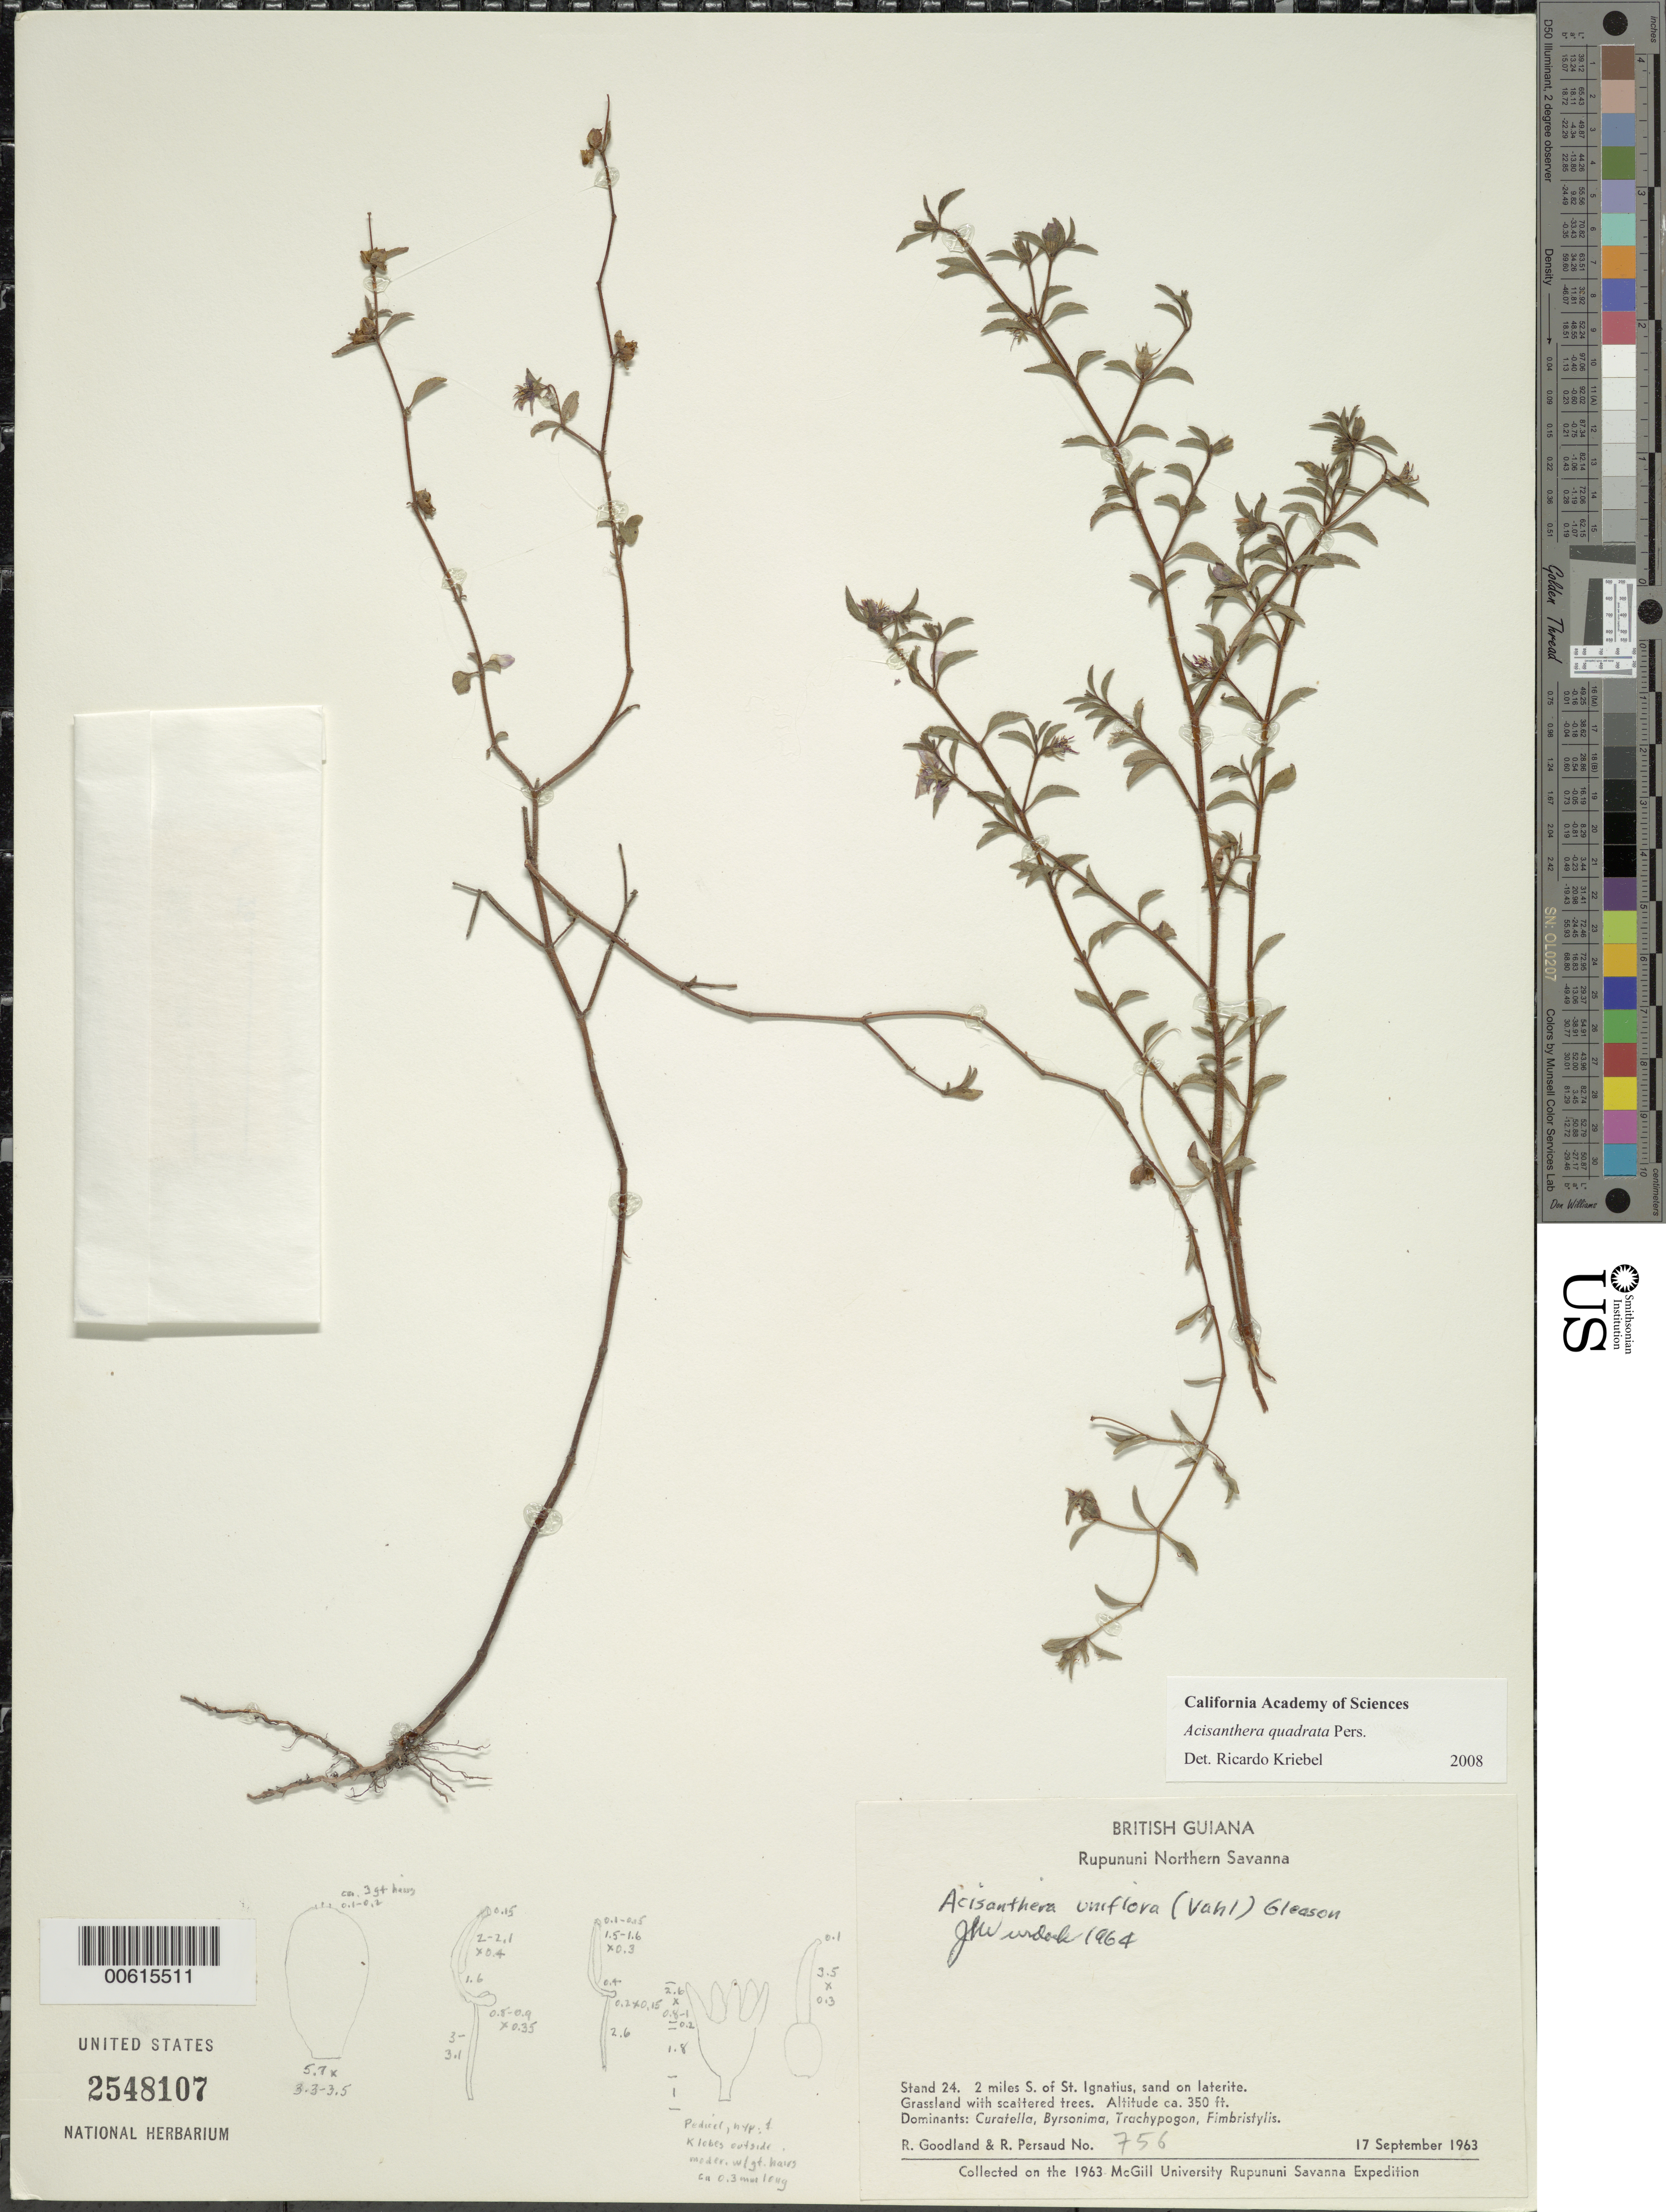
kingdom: Plantae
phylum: Tracheophyta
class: Magnoliopsida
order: Myrtales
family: Melastomataceae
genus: Acisanthera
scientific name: Acisanthera uniflora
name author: (Vahl) Gleason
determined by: Nunes da Silva, Diego, (RB), Jardim Botanico do Rio de Janeiro - Herbario (BRAZIL)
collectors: R. Goodland & R. Persaud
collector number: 756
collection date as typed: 17-Sep-63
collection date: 1963-09-17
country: Guyana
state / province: U. Takutu-U. Essequibo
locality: Rupununi Northern Savanna, St. Ignatius, 2 mi. S of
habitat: Sand on laterite. Grassland with scattered trees. Dominants: Curatella, Byrsonima, Trachypogon, Fimbristylis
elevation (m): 107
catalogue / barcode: US 2548107